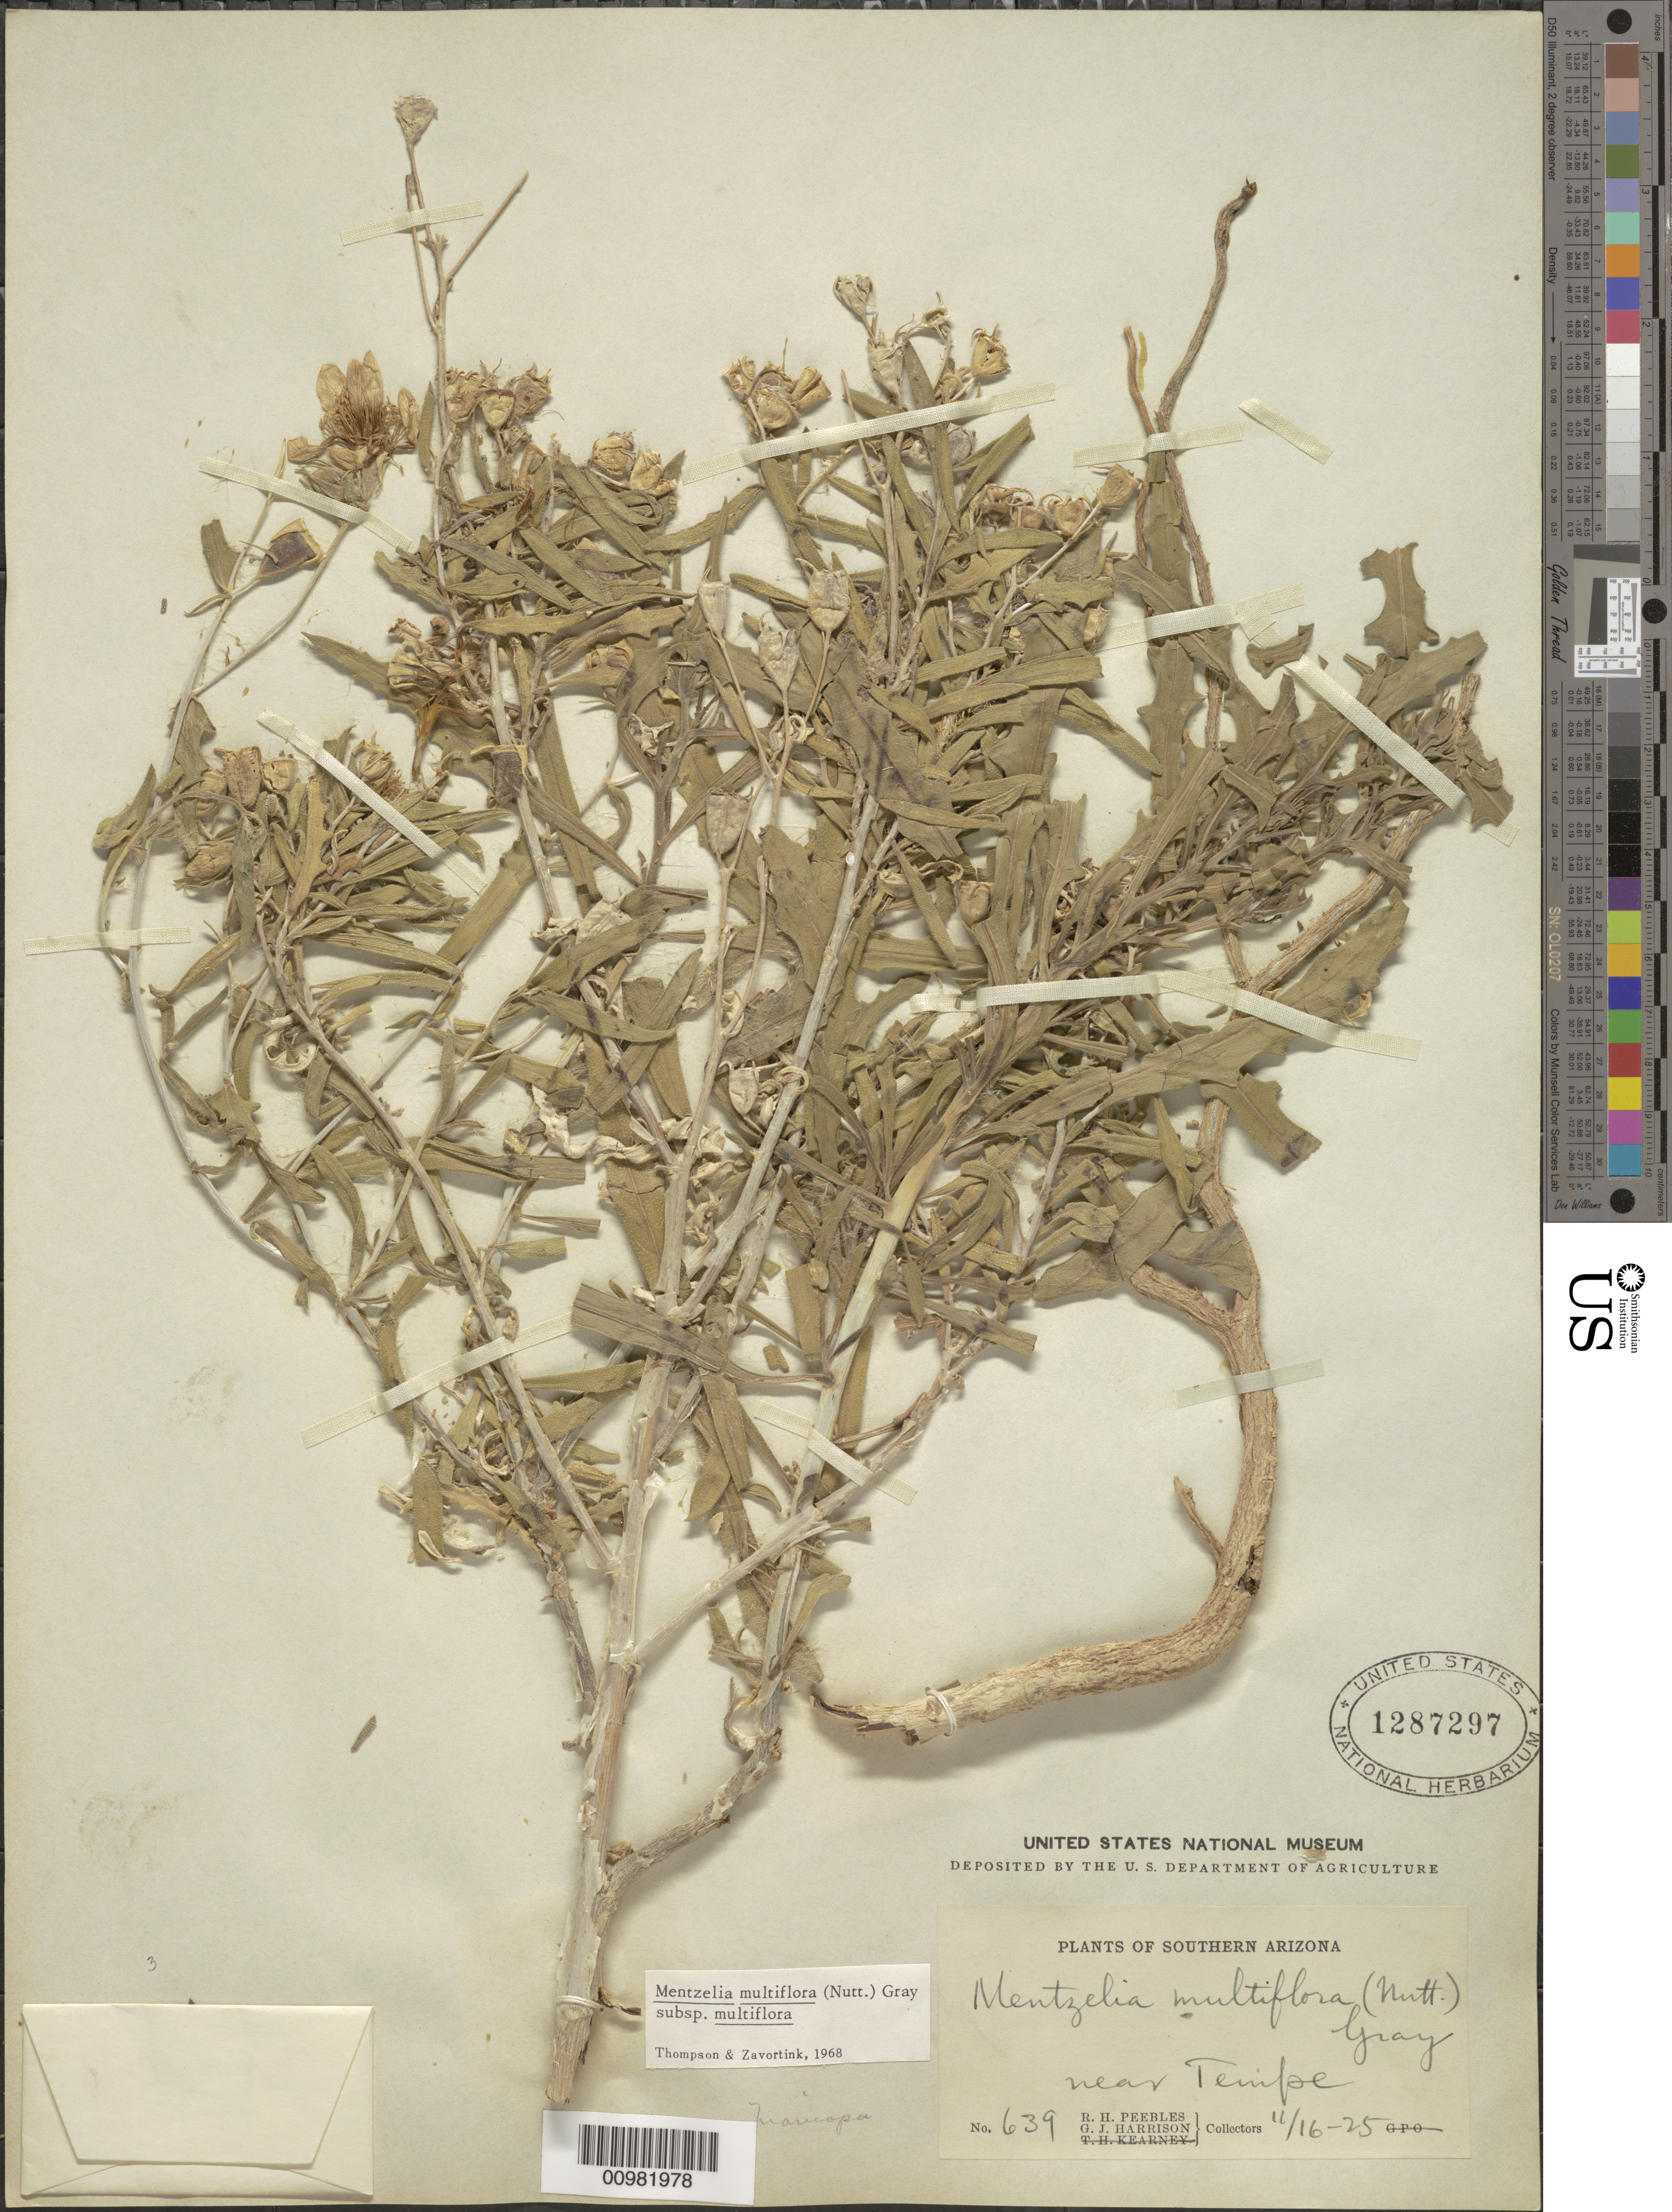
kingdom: Plantae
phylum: Tracheophyta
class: Magnoliopsida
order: Cornales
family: Loasaceae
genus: Mentzelia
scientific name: Mentzelia multiflora subsp. multiflora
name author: (Nutt.) A. Gray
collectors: R. H. Peebles & G. J. Harrison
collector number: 639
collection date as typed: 16 Nov 1925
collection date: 1925-11-16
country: United States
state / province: Arizona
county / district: Maricopa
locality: near Tempe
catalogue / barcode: US 1287297